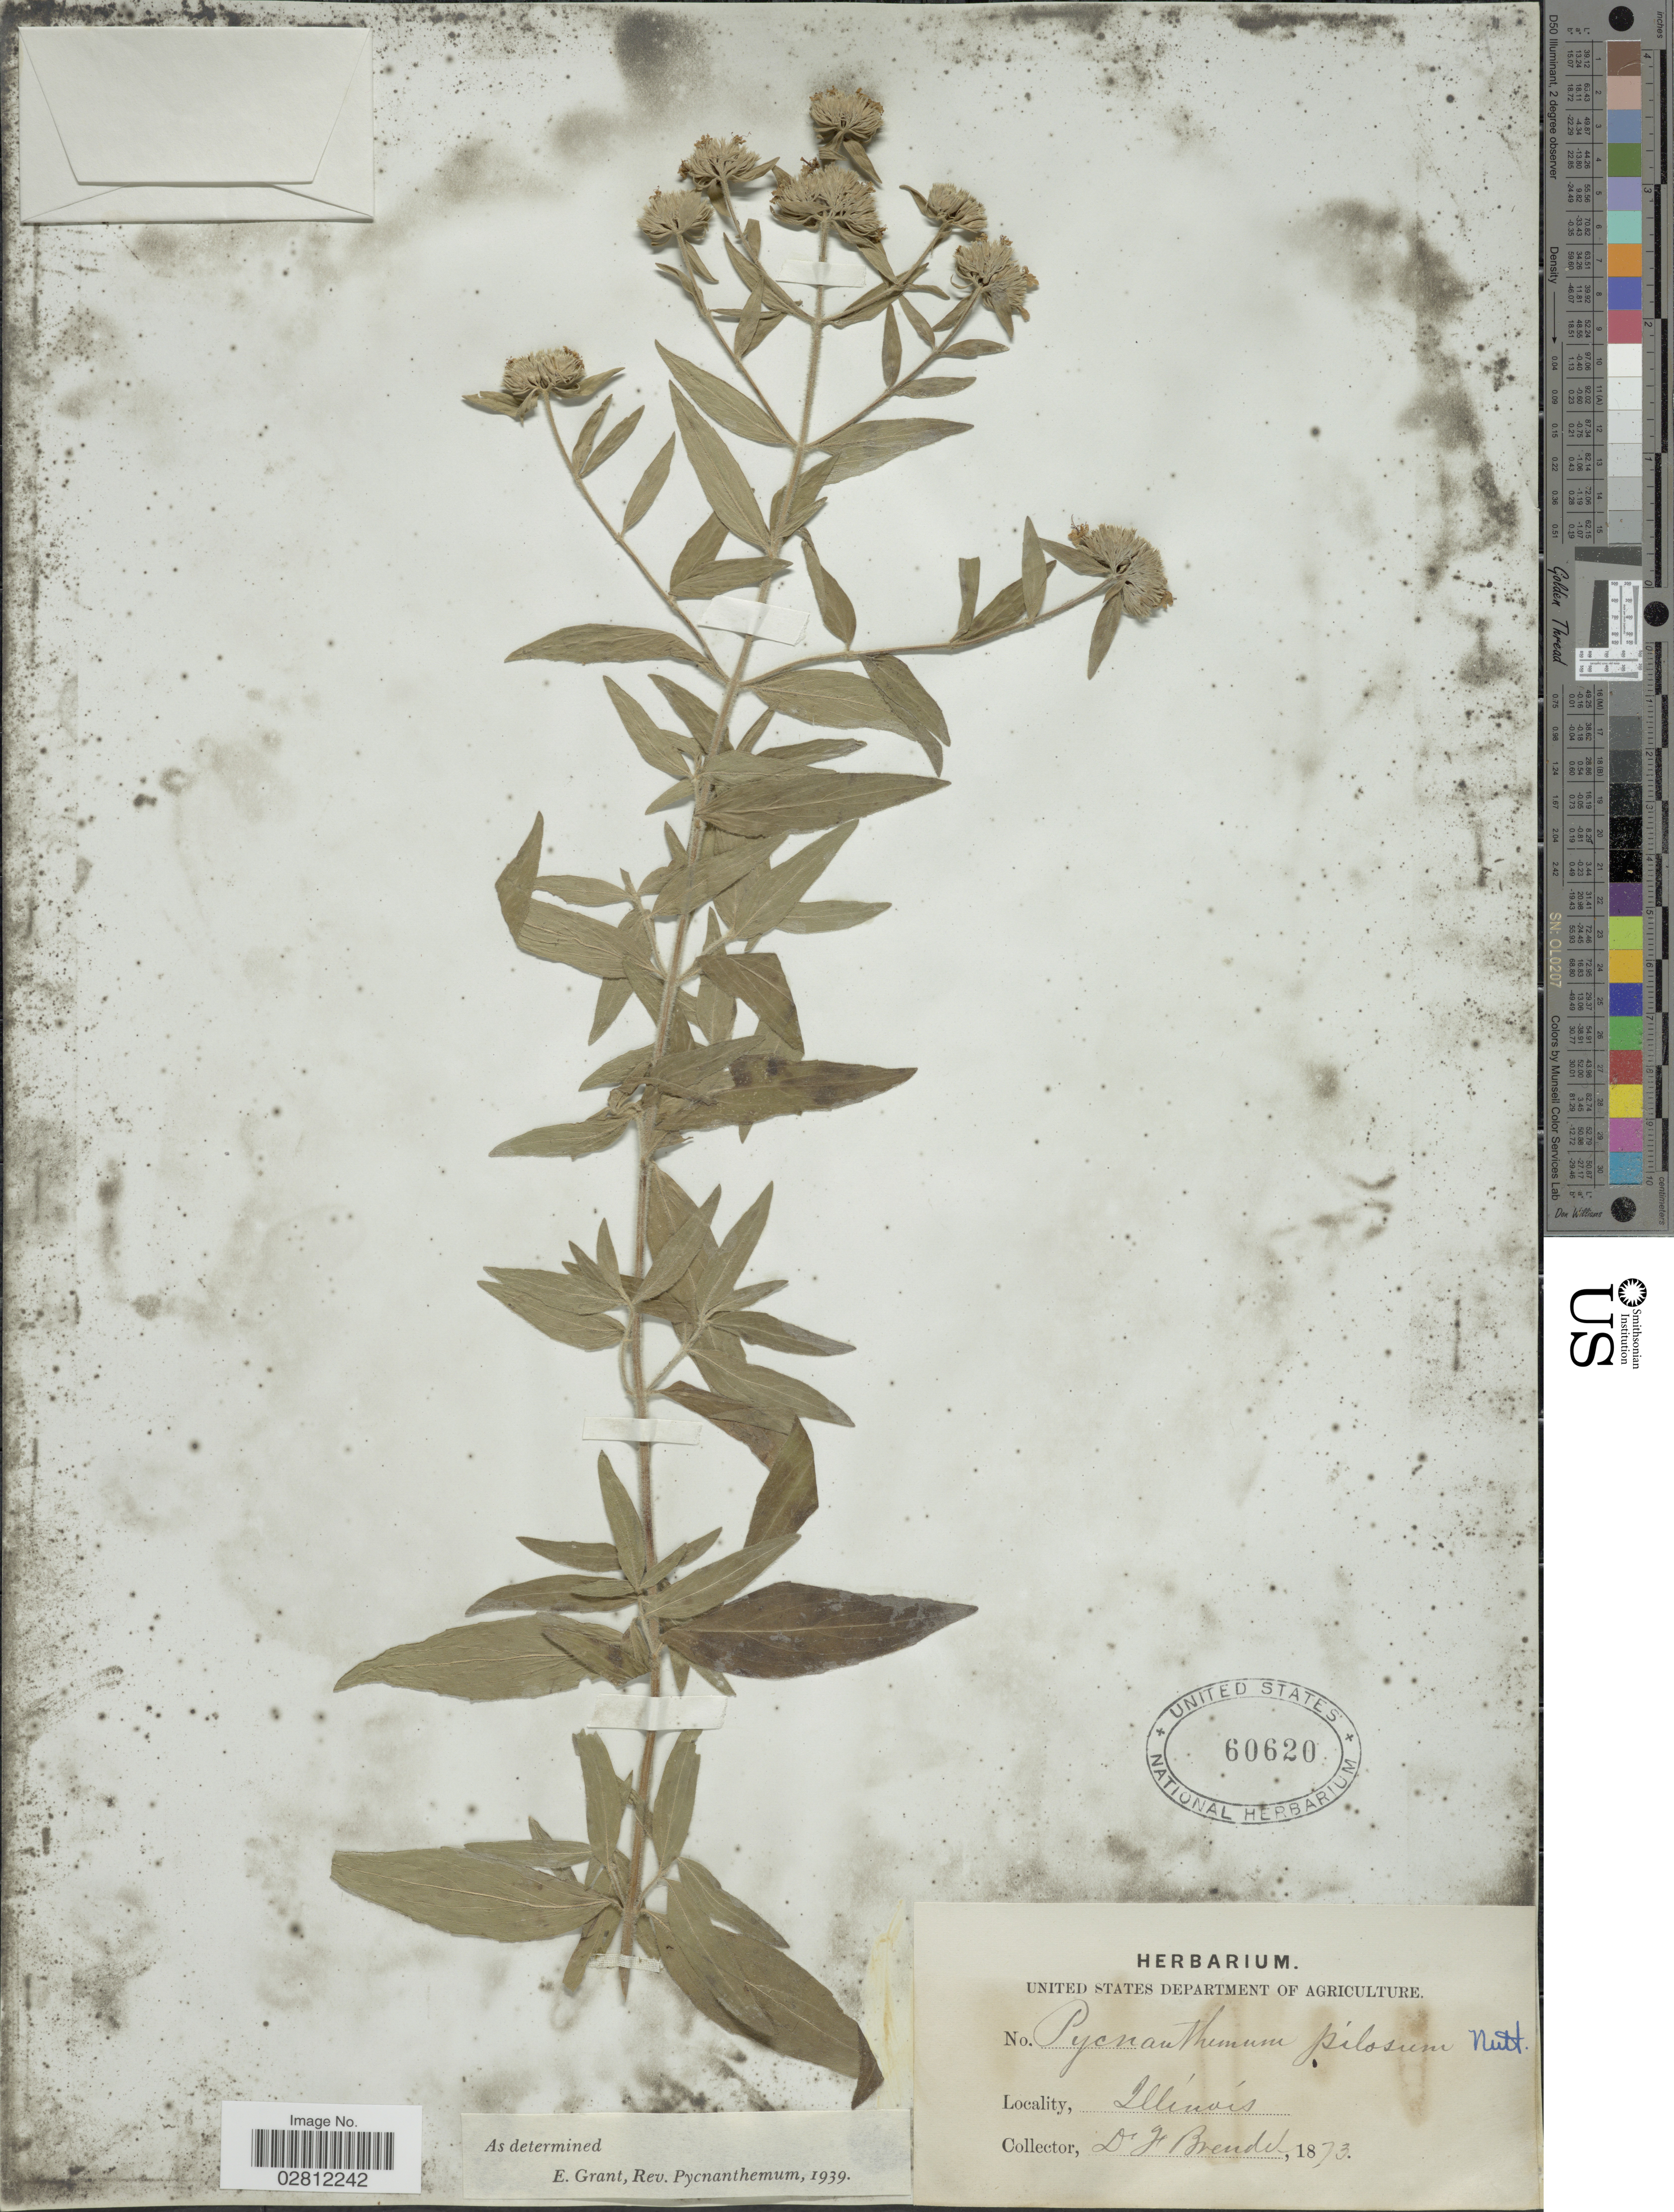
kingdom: Plantae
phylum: Tracheophyta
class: Magnoliopsida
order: Lamiales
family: Lamiaceae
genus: Pycnanthemum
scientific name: Pycnanthemum pilosum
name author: Nutt.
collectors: J. Brendel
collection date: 1873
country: United States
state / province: Illinois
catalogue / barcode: US 60620